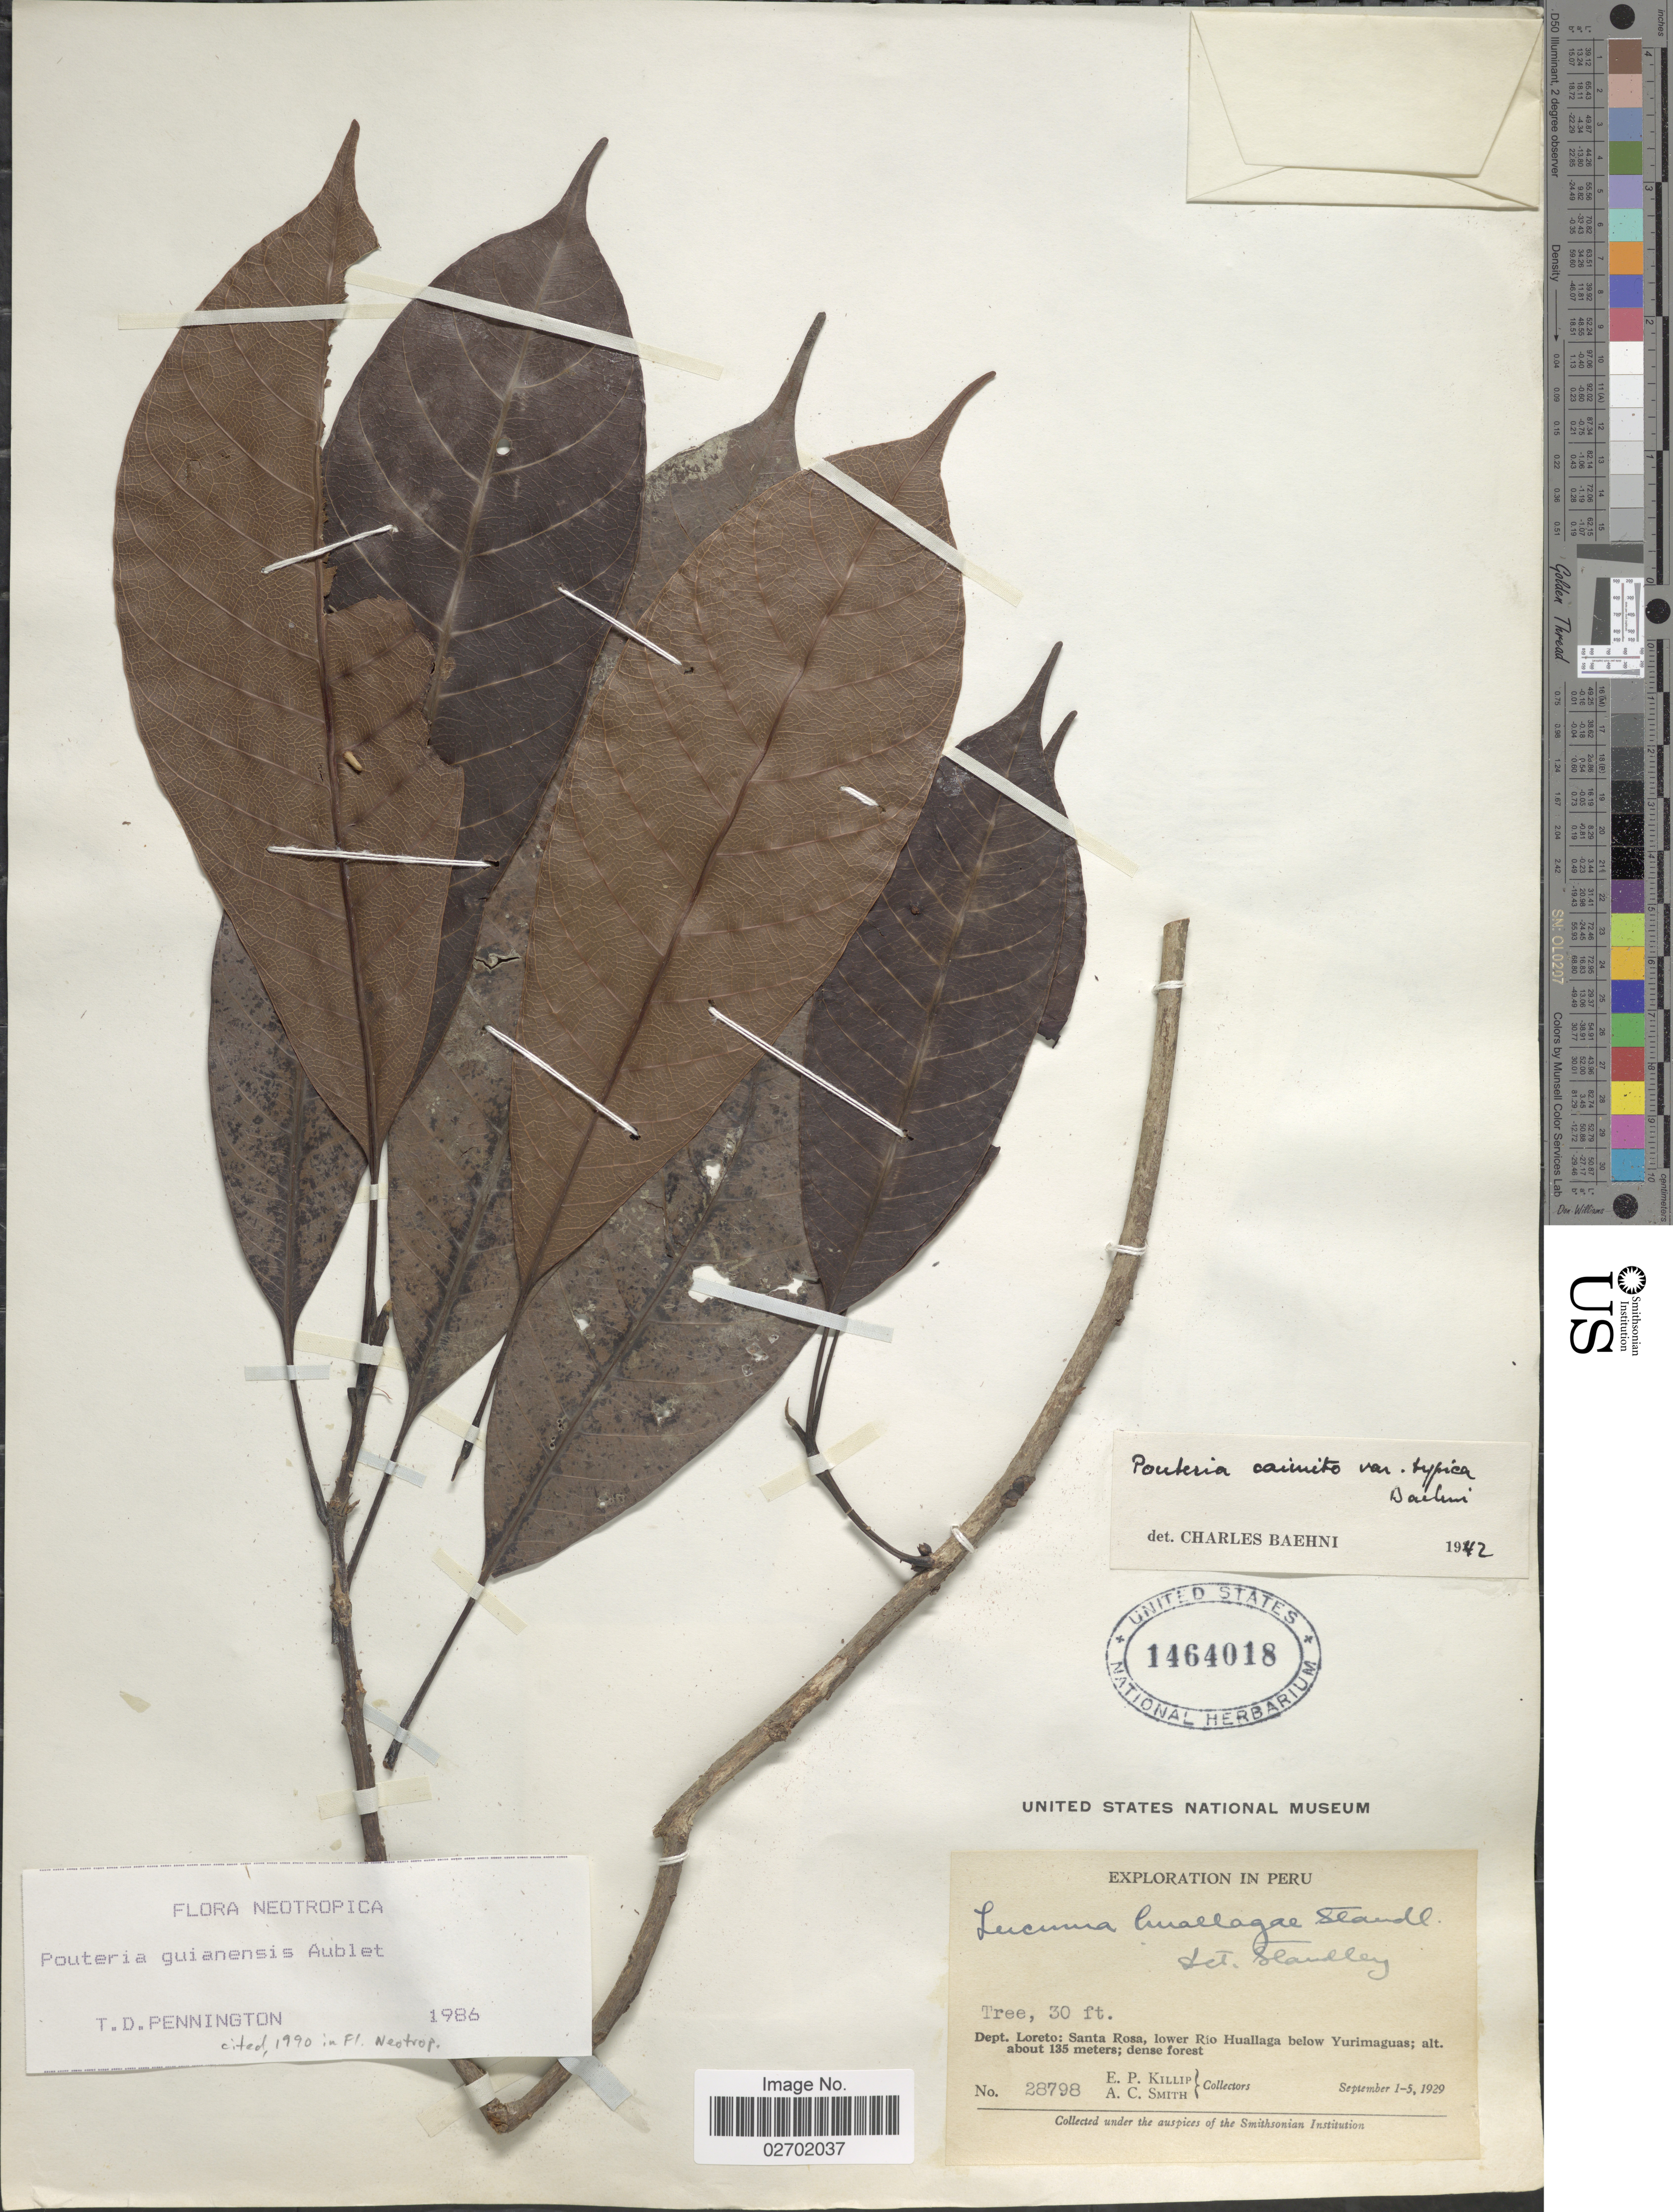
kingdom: Plantae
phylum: Tracheophyta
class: Magnoliopsida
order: Ericales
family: Sapotaceae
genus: Pouteria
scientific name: Pouteria guianensis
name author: Aubl.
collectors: E. P. Killip & A. C. Smith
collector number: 28798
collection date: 1929-09-01/1929-09-05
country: Peru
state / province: Loreto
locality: Dept Loreto: Santa Rosa, lower Rio Hualaga below Yurimaguas; dense forest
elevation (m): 135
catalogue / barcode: US 1464018